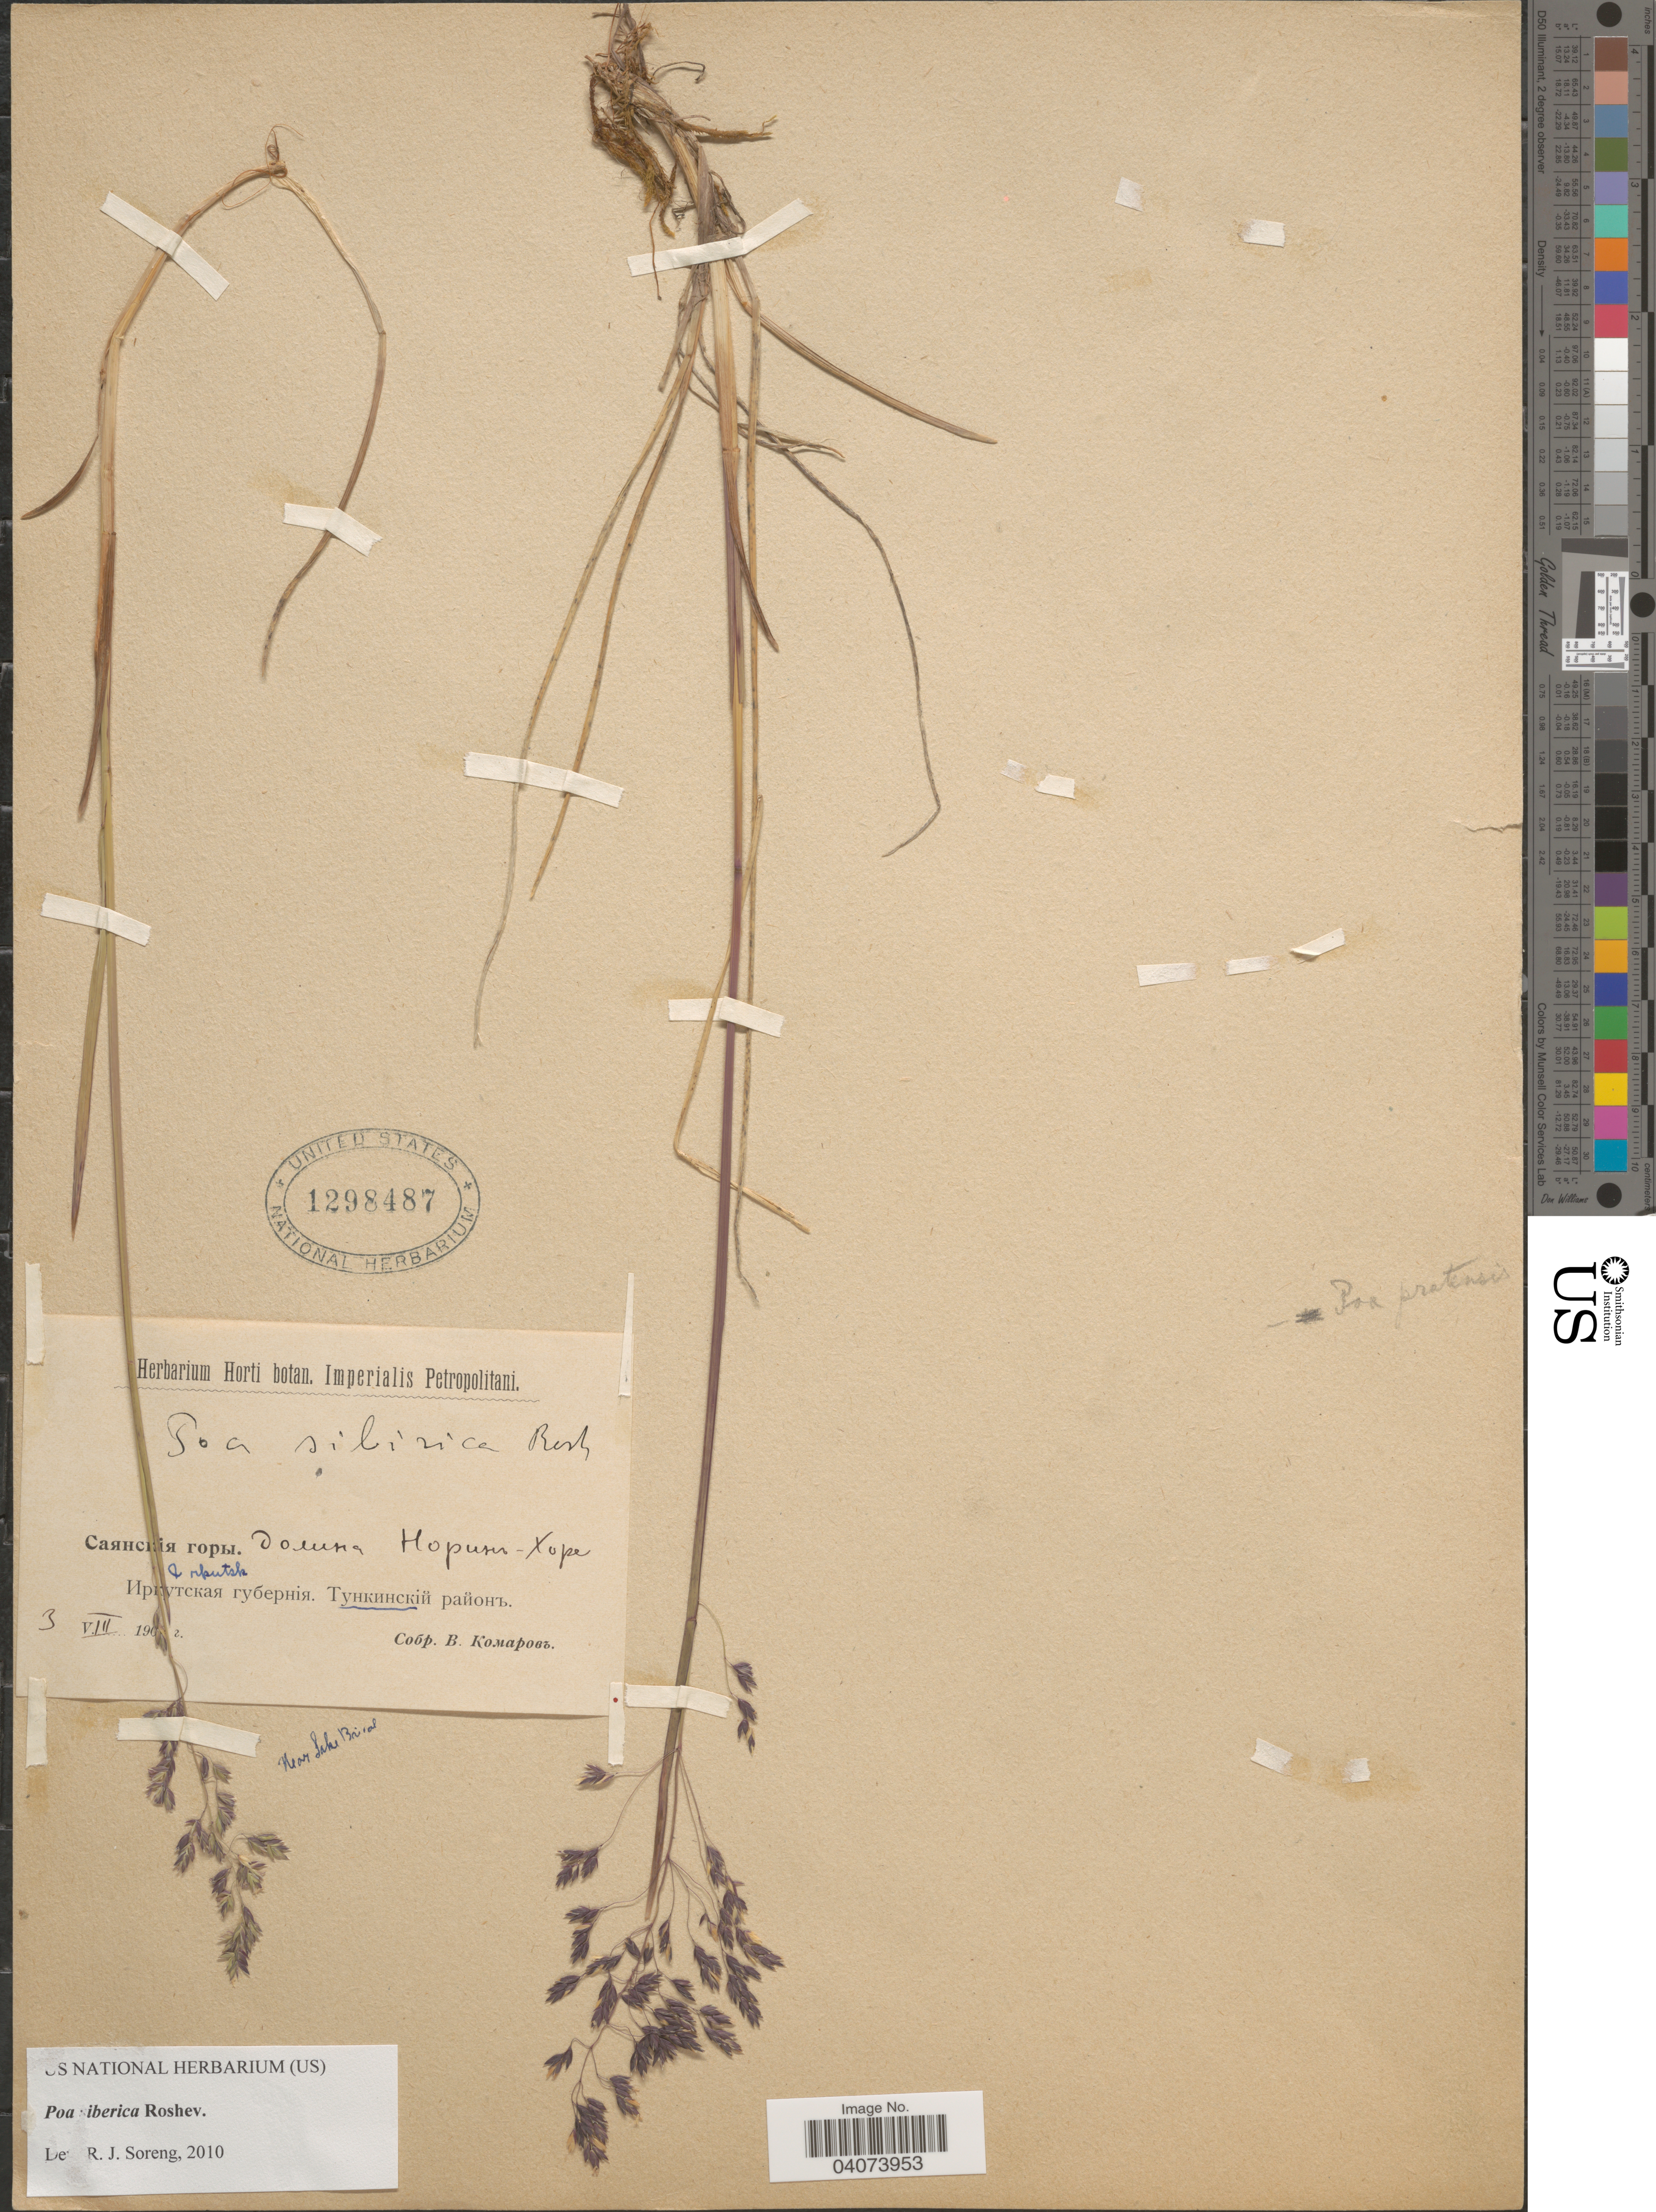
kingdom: Plantae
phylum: Tracheophyta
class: Liliopsida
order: Poales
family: Poaceae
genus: Poa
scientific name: Poa sibirica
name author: Roshev.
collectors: V. Komarov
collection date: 1902-08-03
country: Russian Federation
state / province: Buryatia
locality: District Tunkinskiy, Sayany Mts., valley Noring-Khore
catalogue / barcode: US 1298487